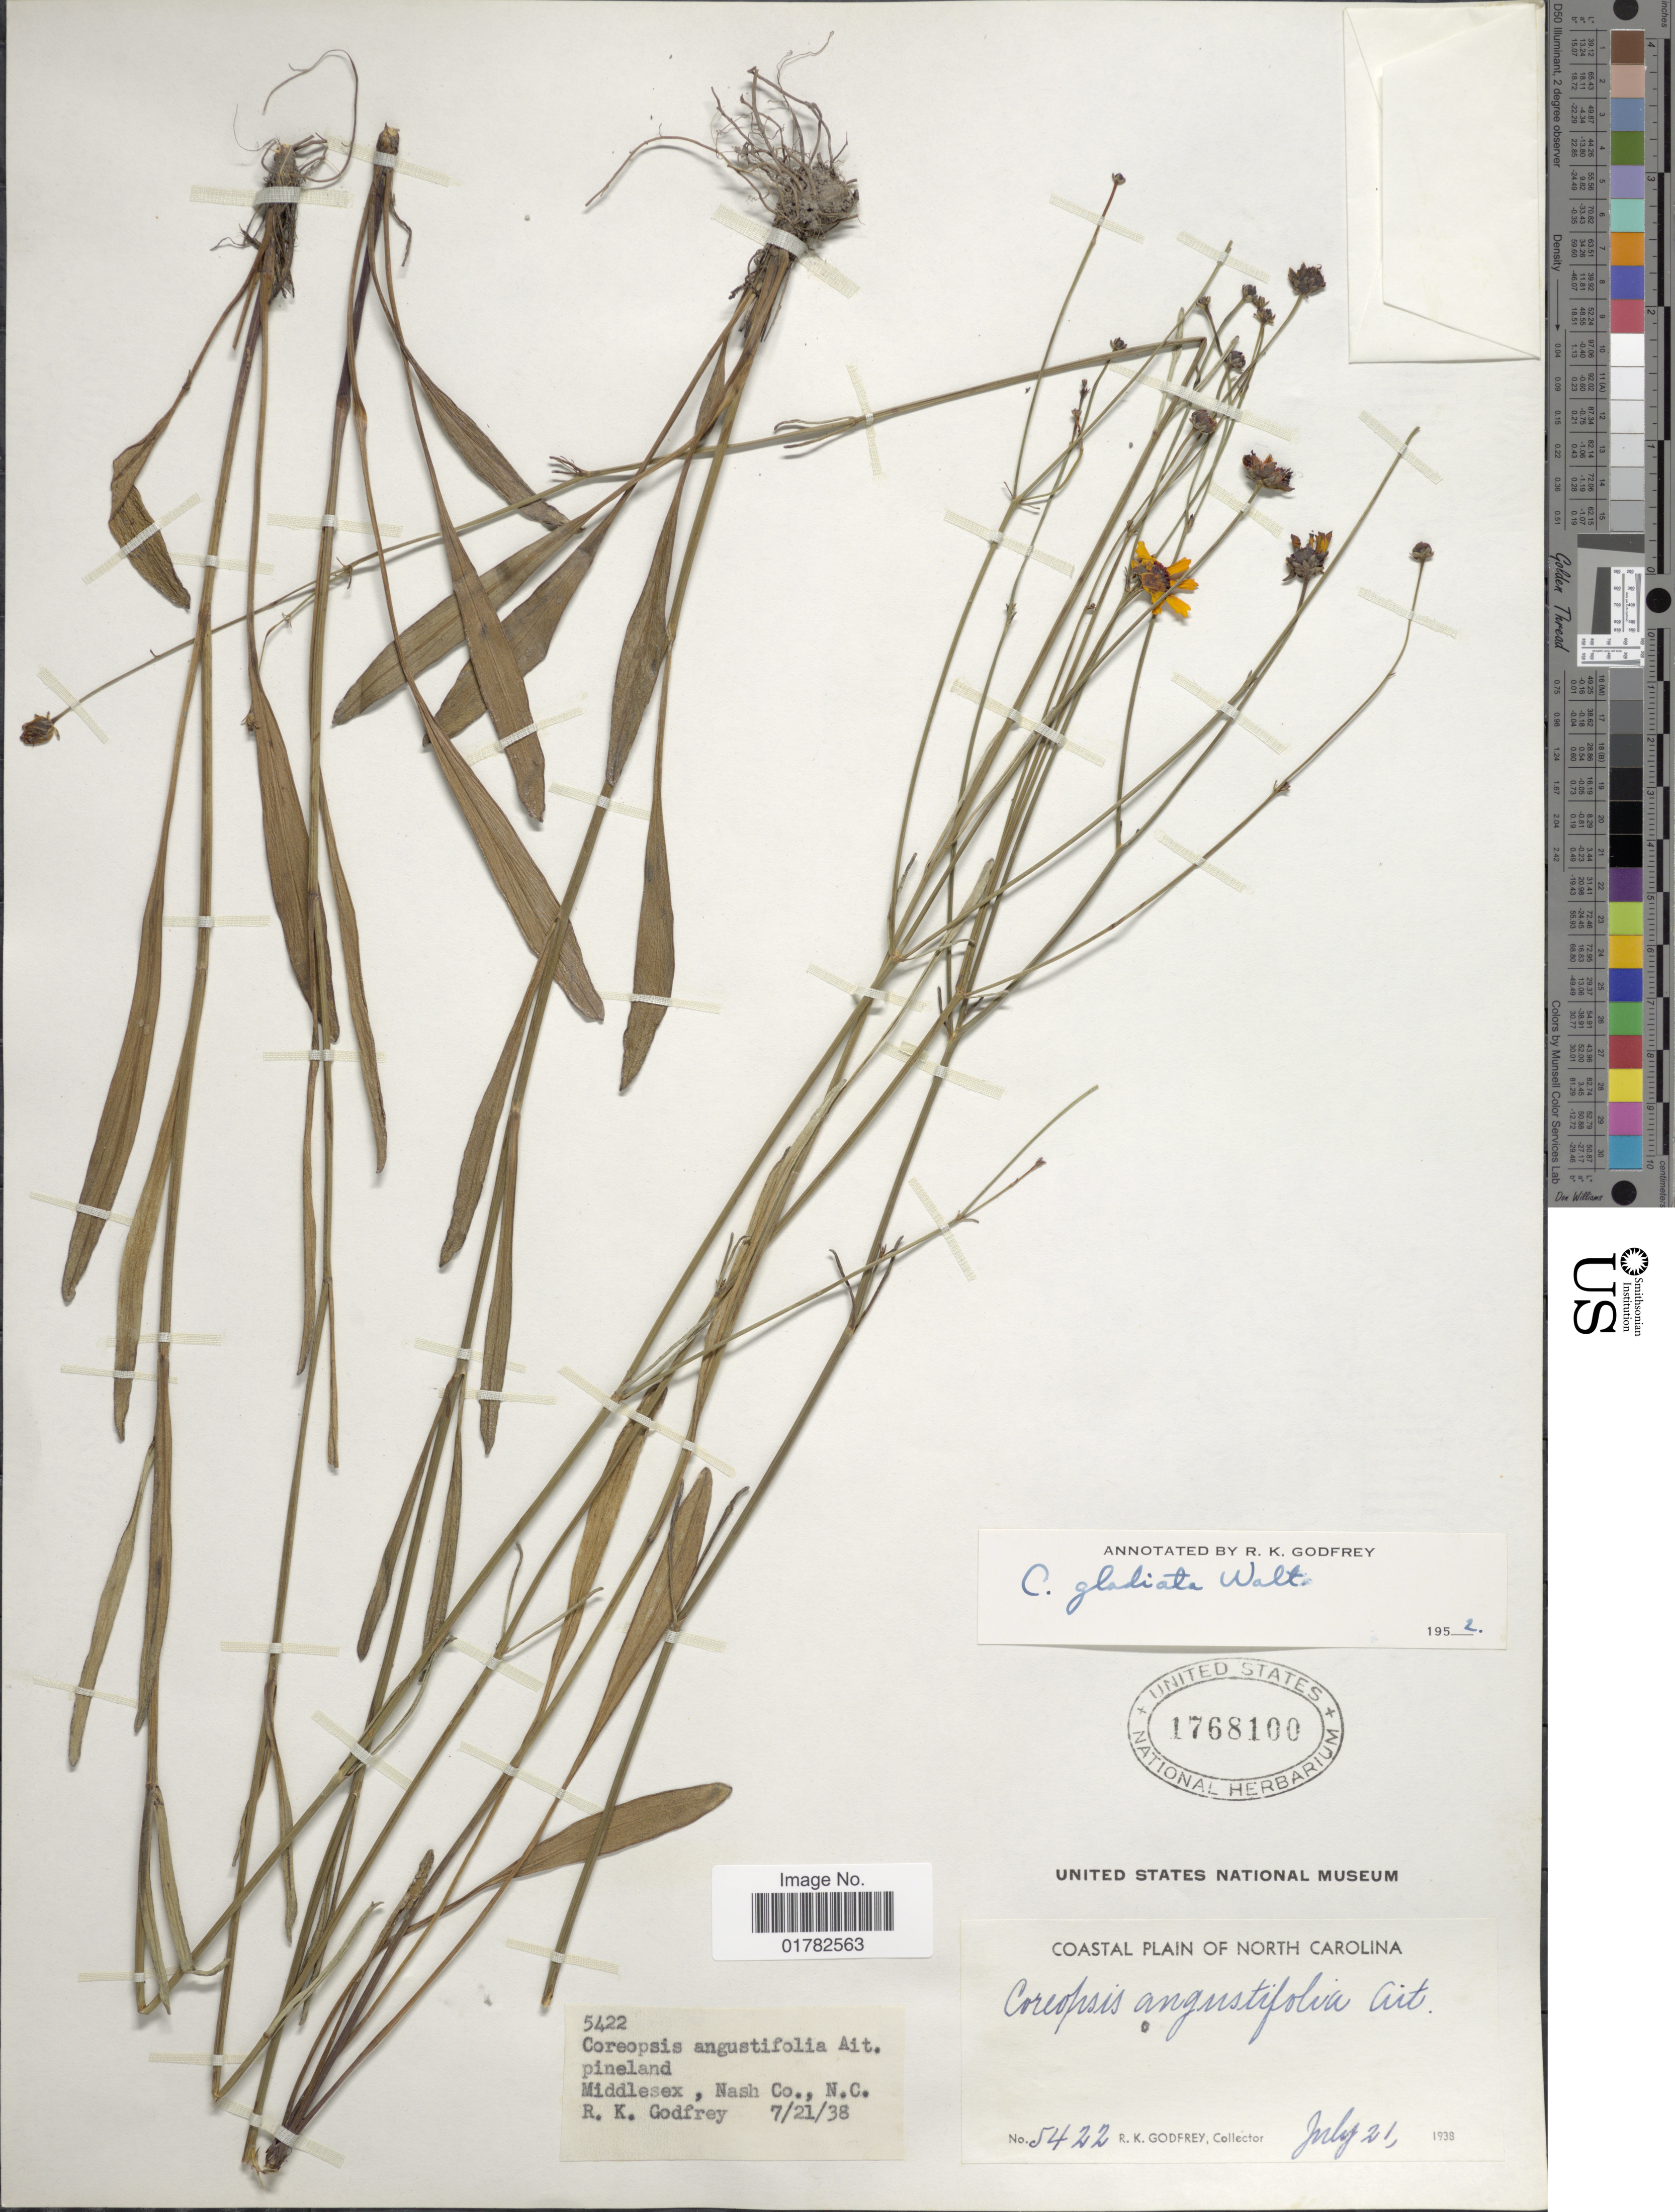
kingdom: Plantae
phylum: Tracheophyta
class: Magnoliopsida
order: Asterales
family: Asteraceae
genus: Coreopsis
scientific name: Coreopsis gladiata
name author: Walter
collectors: R. K. Godfrey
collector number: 5422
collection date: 1938-07-21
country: United States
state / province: North Carolina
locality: Pineland, Middlesex, Nash Co.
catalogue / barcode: US 1768100